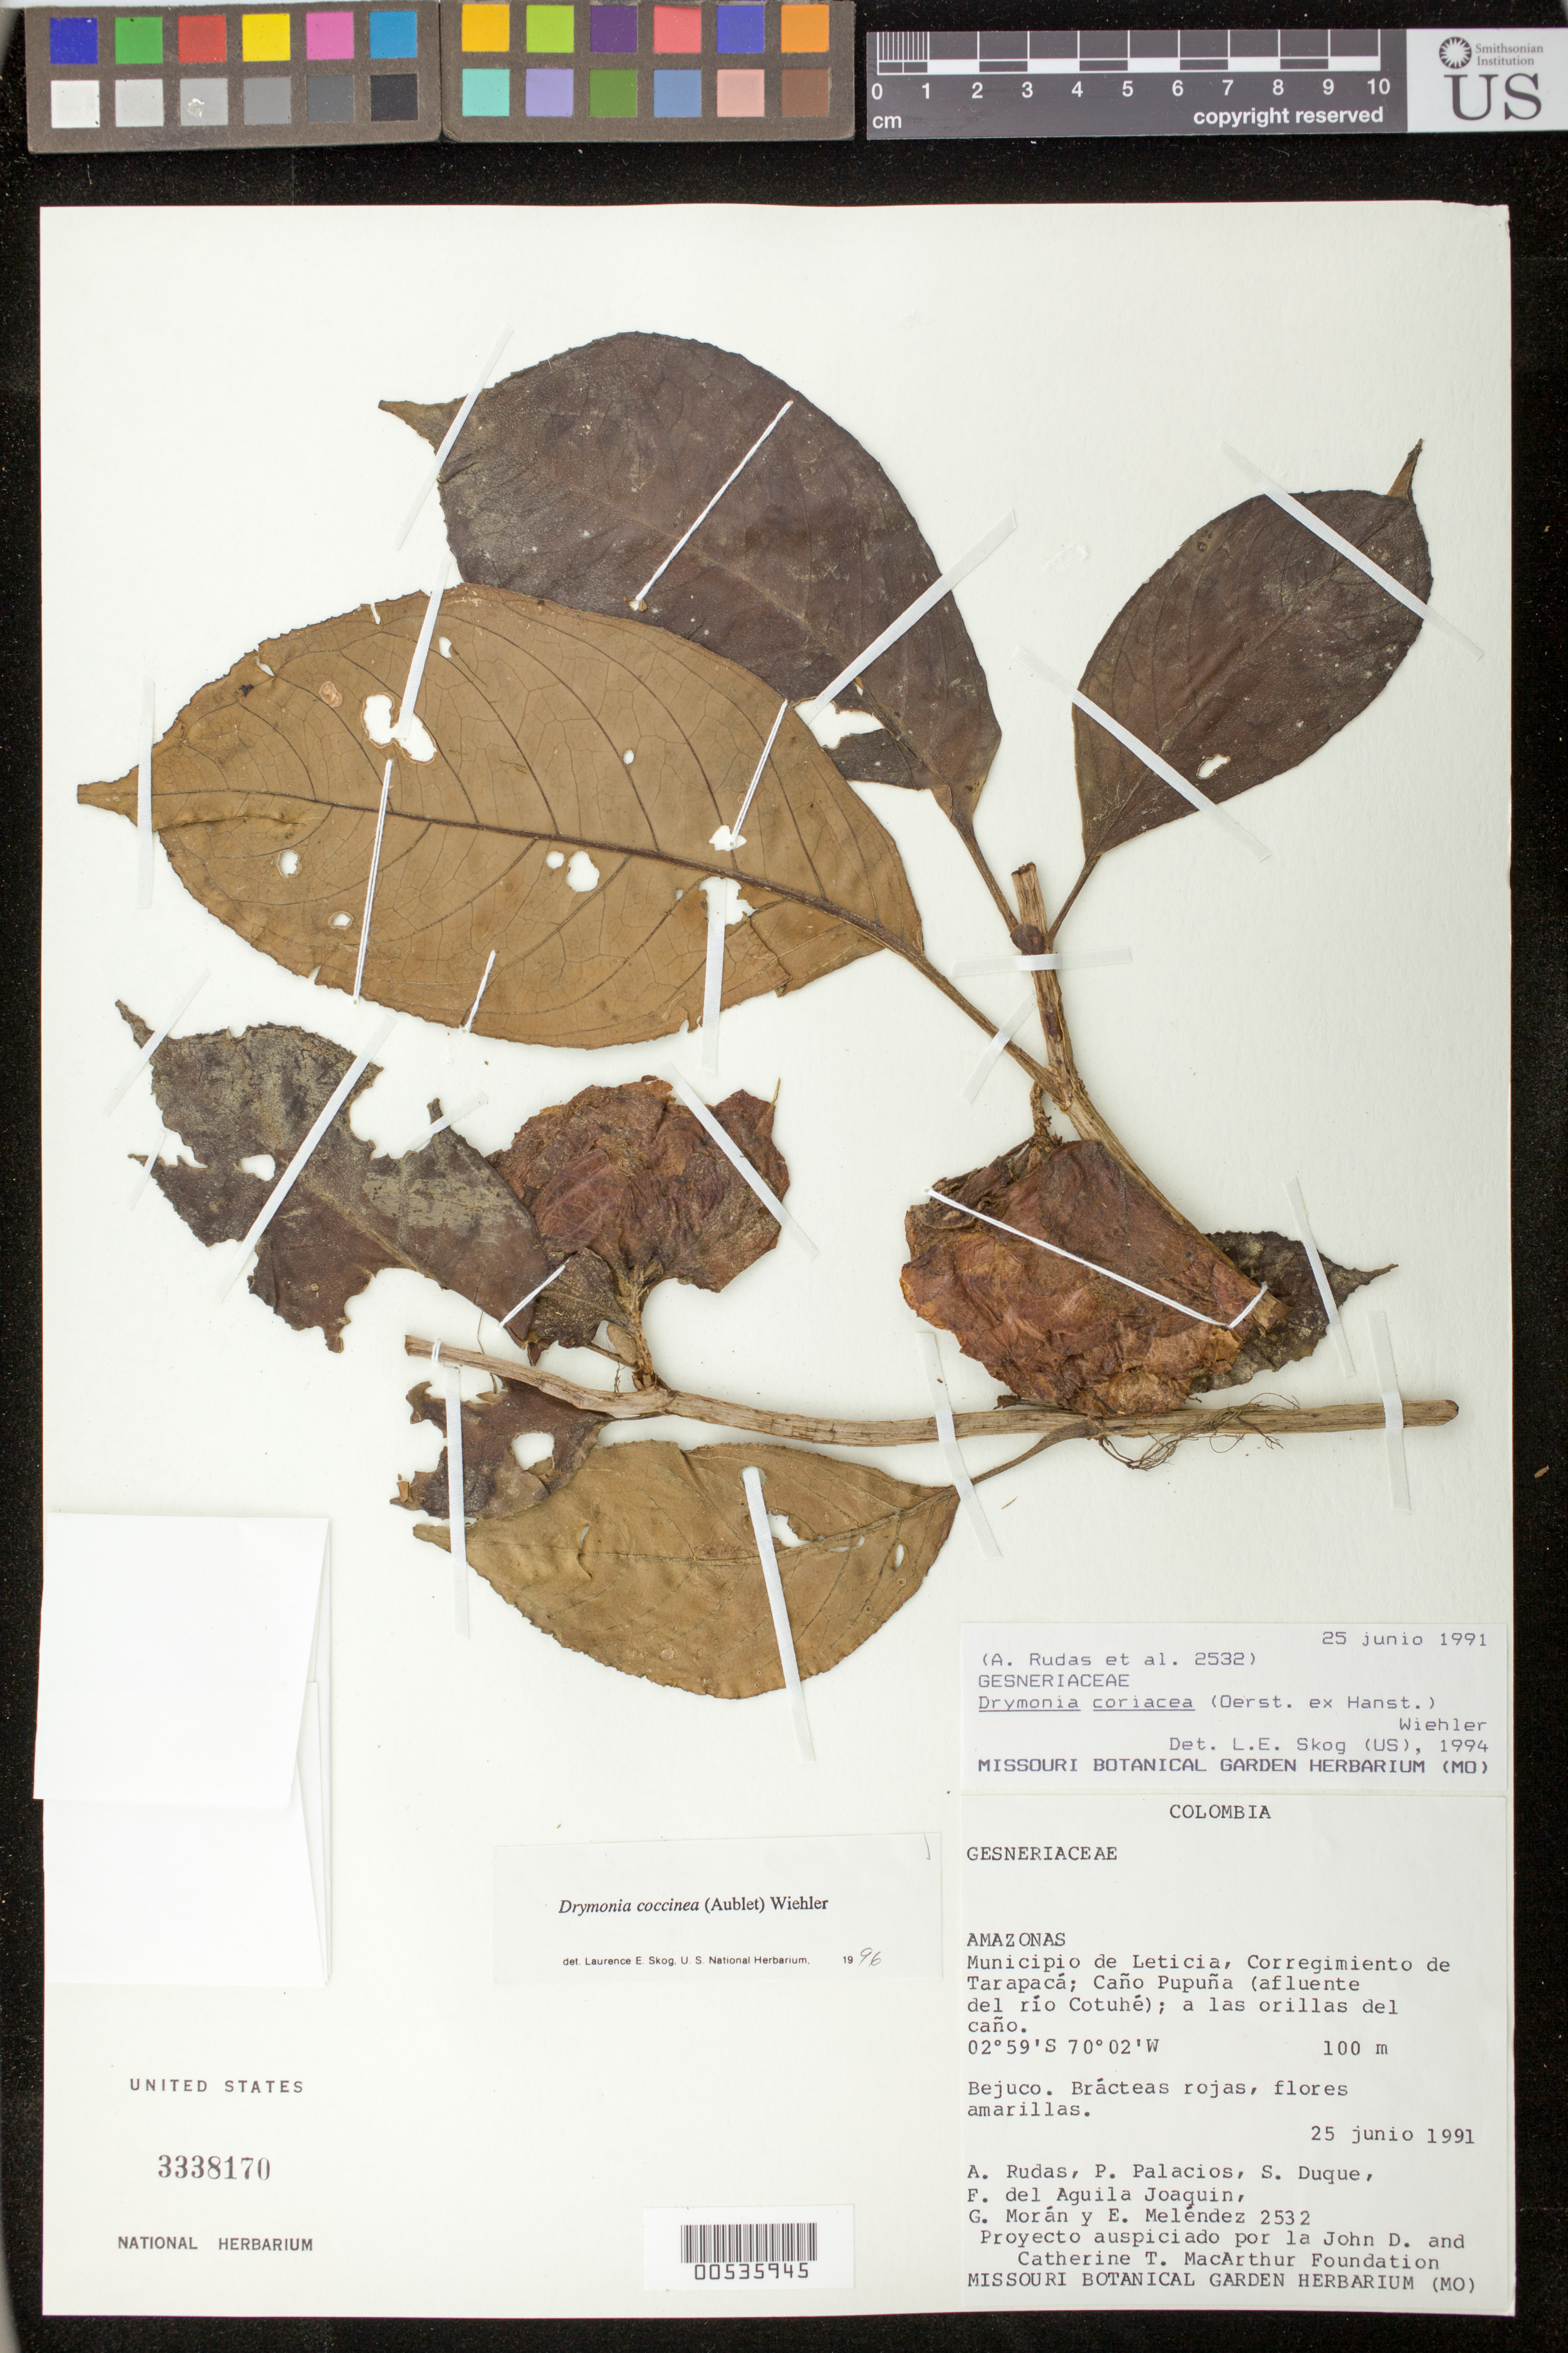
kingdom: Plantae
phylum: Tracheophyta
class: Magnoliopsida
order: Lamiales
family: Gesneriaceae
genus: Drymonia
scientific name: Drymonia coccinea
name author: (Aubl.) Wiehler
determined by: Skog, Laurence E.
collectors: A. Rudas & et al.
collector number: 2532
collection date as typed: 25 Jun 1991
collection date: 1991-06-25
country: Colombia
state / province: Amazônas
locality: Mpio. de Leticia, corregimiento de Tarapacá; Caño Pupuña (afluente del río Cotuhé)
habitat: A las orillas del caño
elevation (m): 100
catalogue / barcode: US 3338170